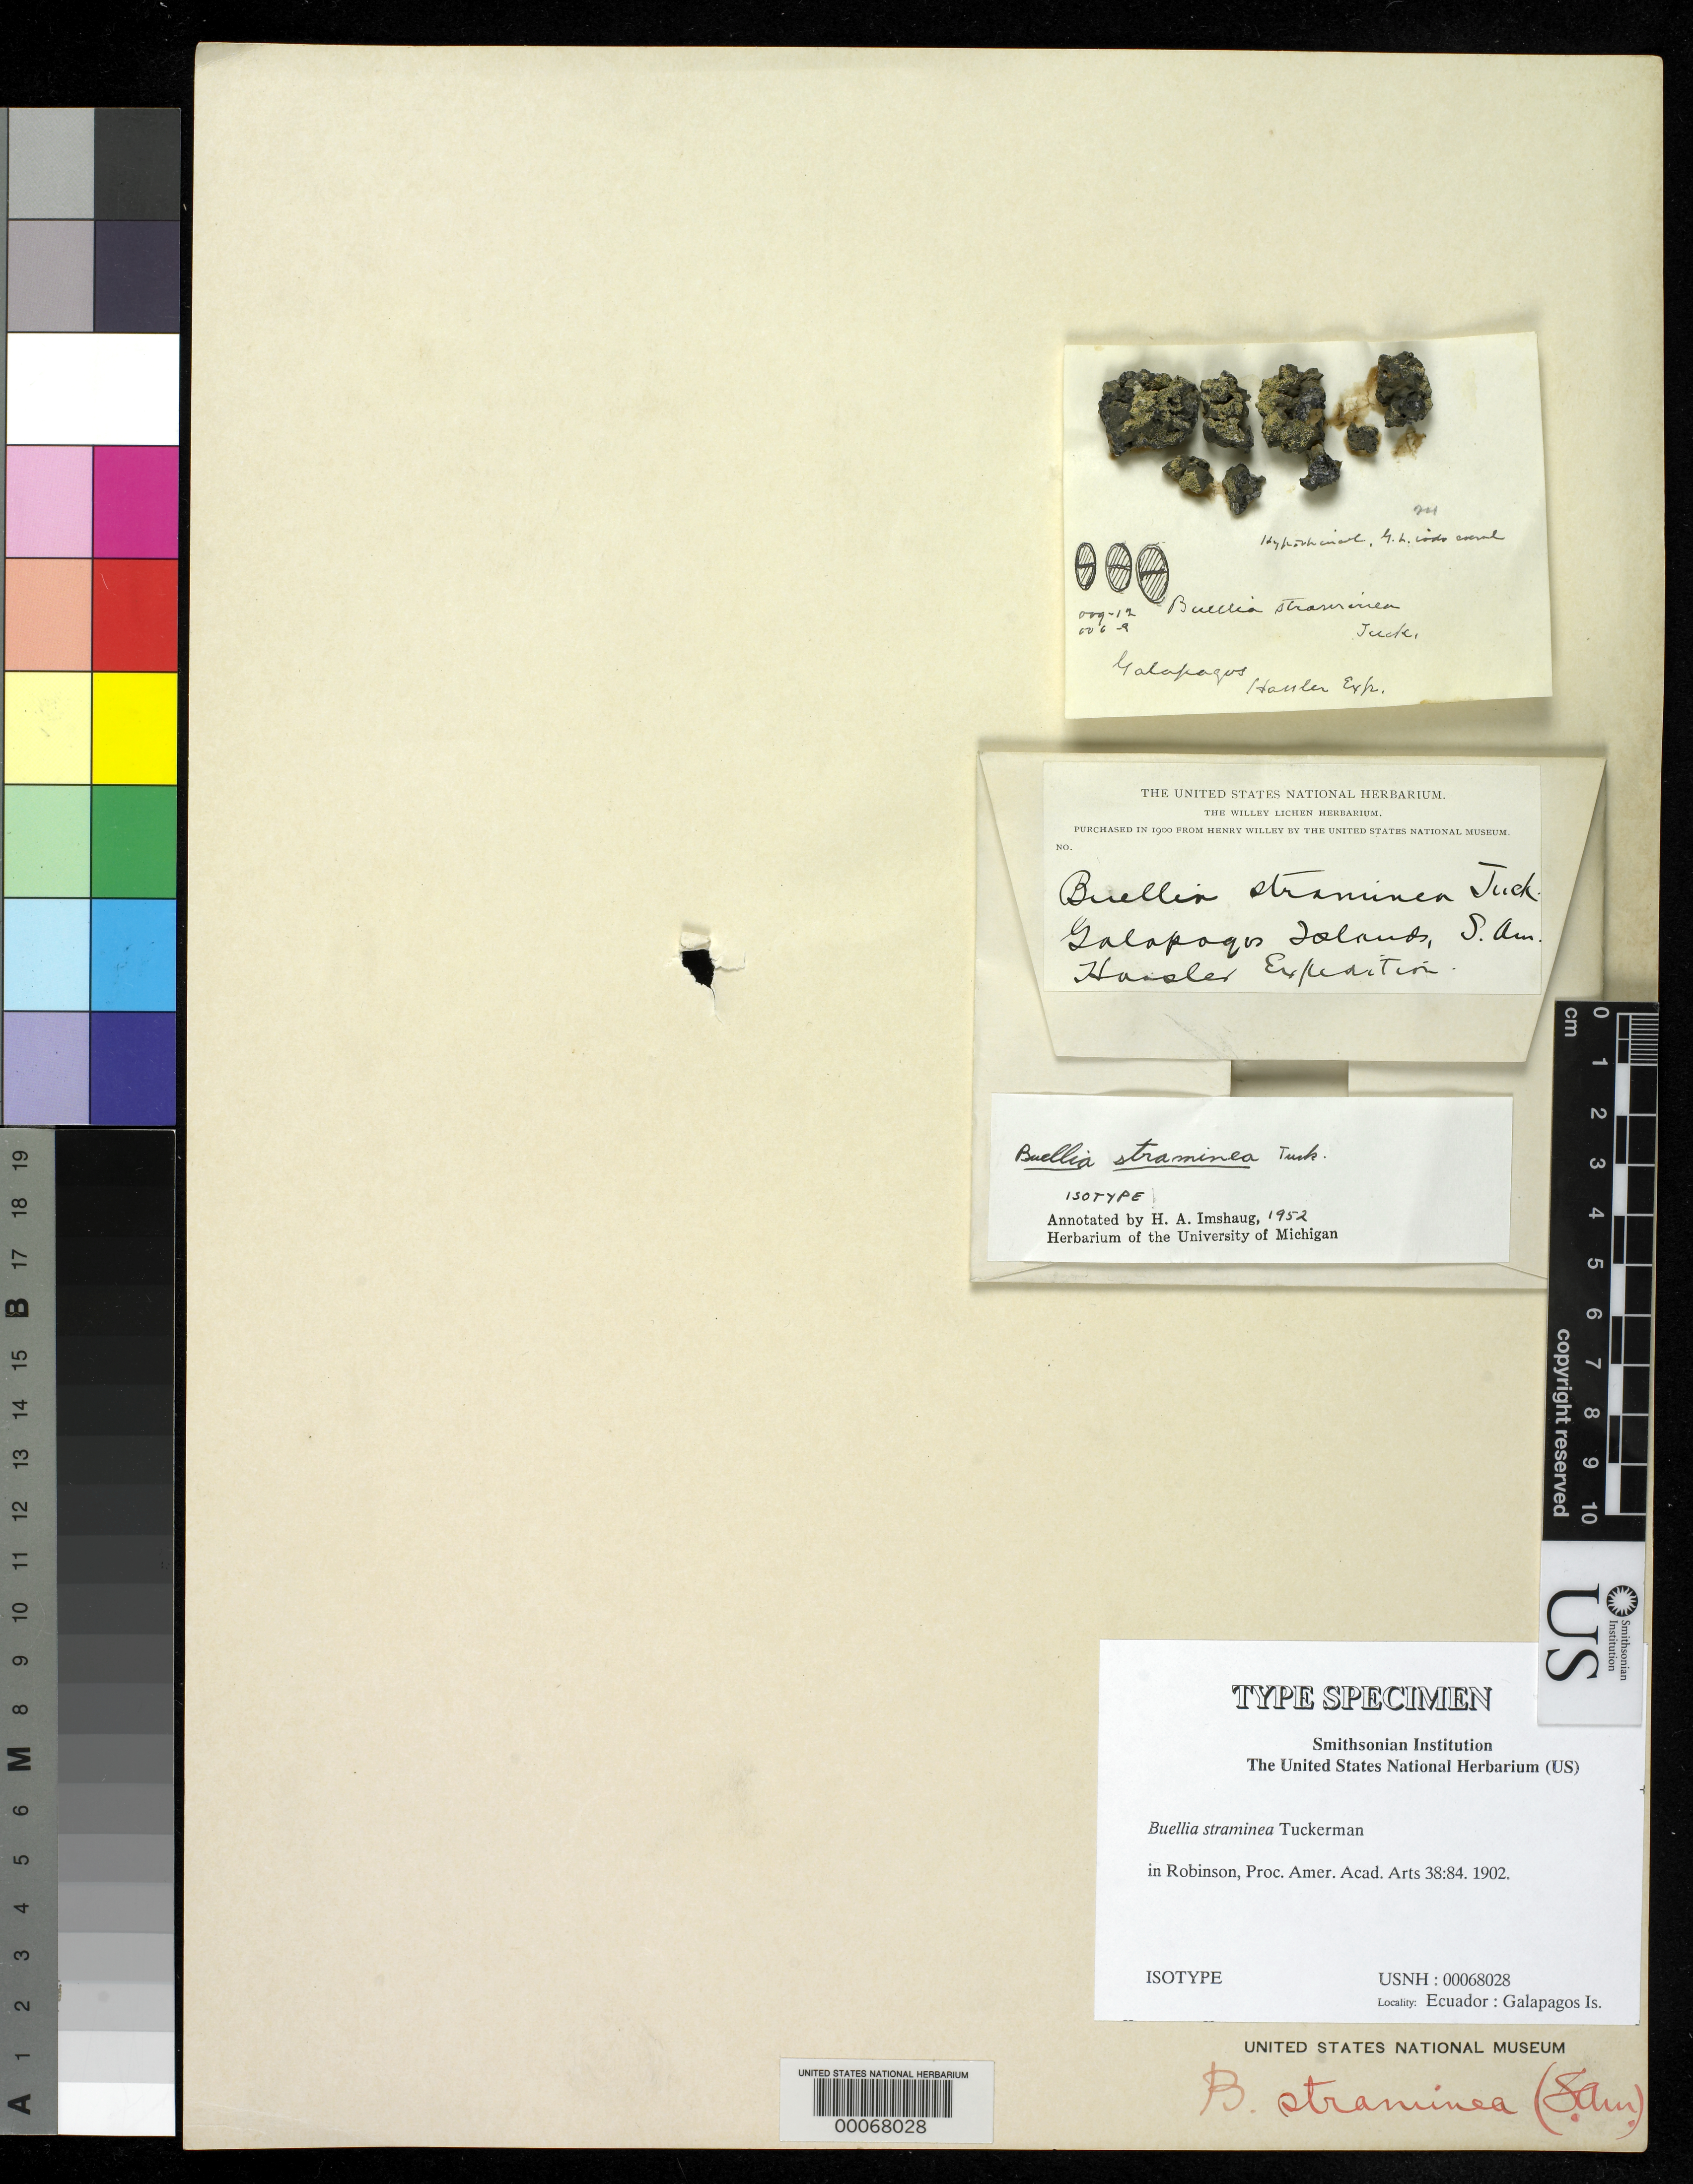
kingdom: Fungi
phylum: Ascomycota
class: Lecanoromycetes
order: Caliciales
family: Caliciaceae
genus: Buellia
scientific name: Buellia straminea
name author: Tuck. ex in B.L. Rob.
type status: Isotype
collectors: Hassler Exped.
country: Ecuador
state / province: Colón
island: Galápagos Is.